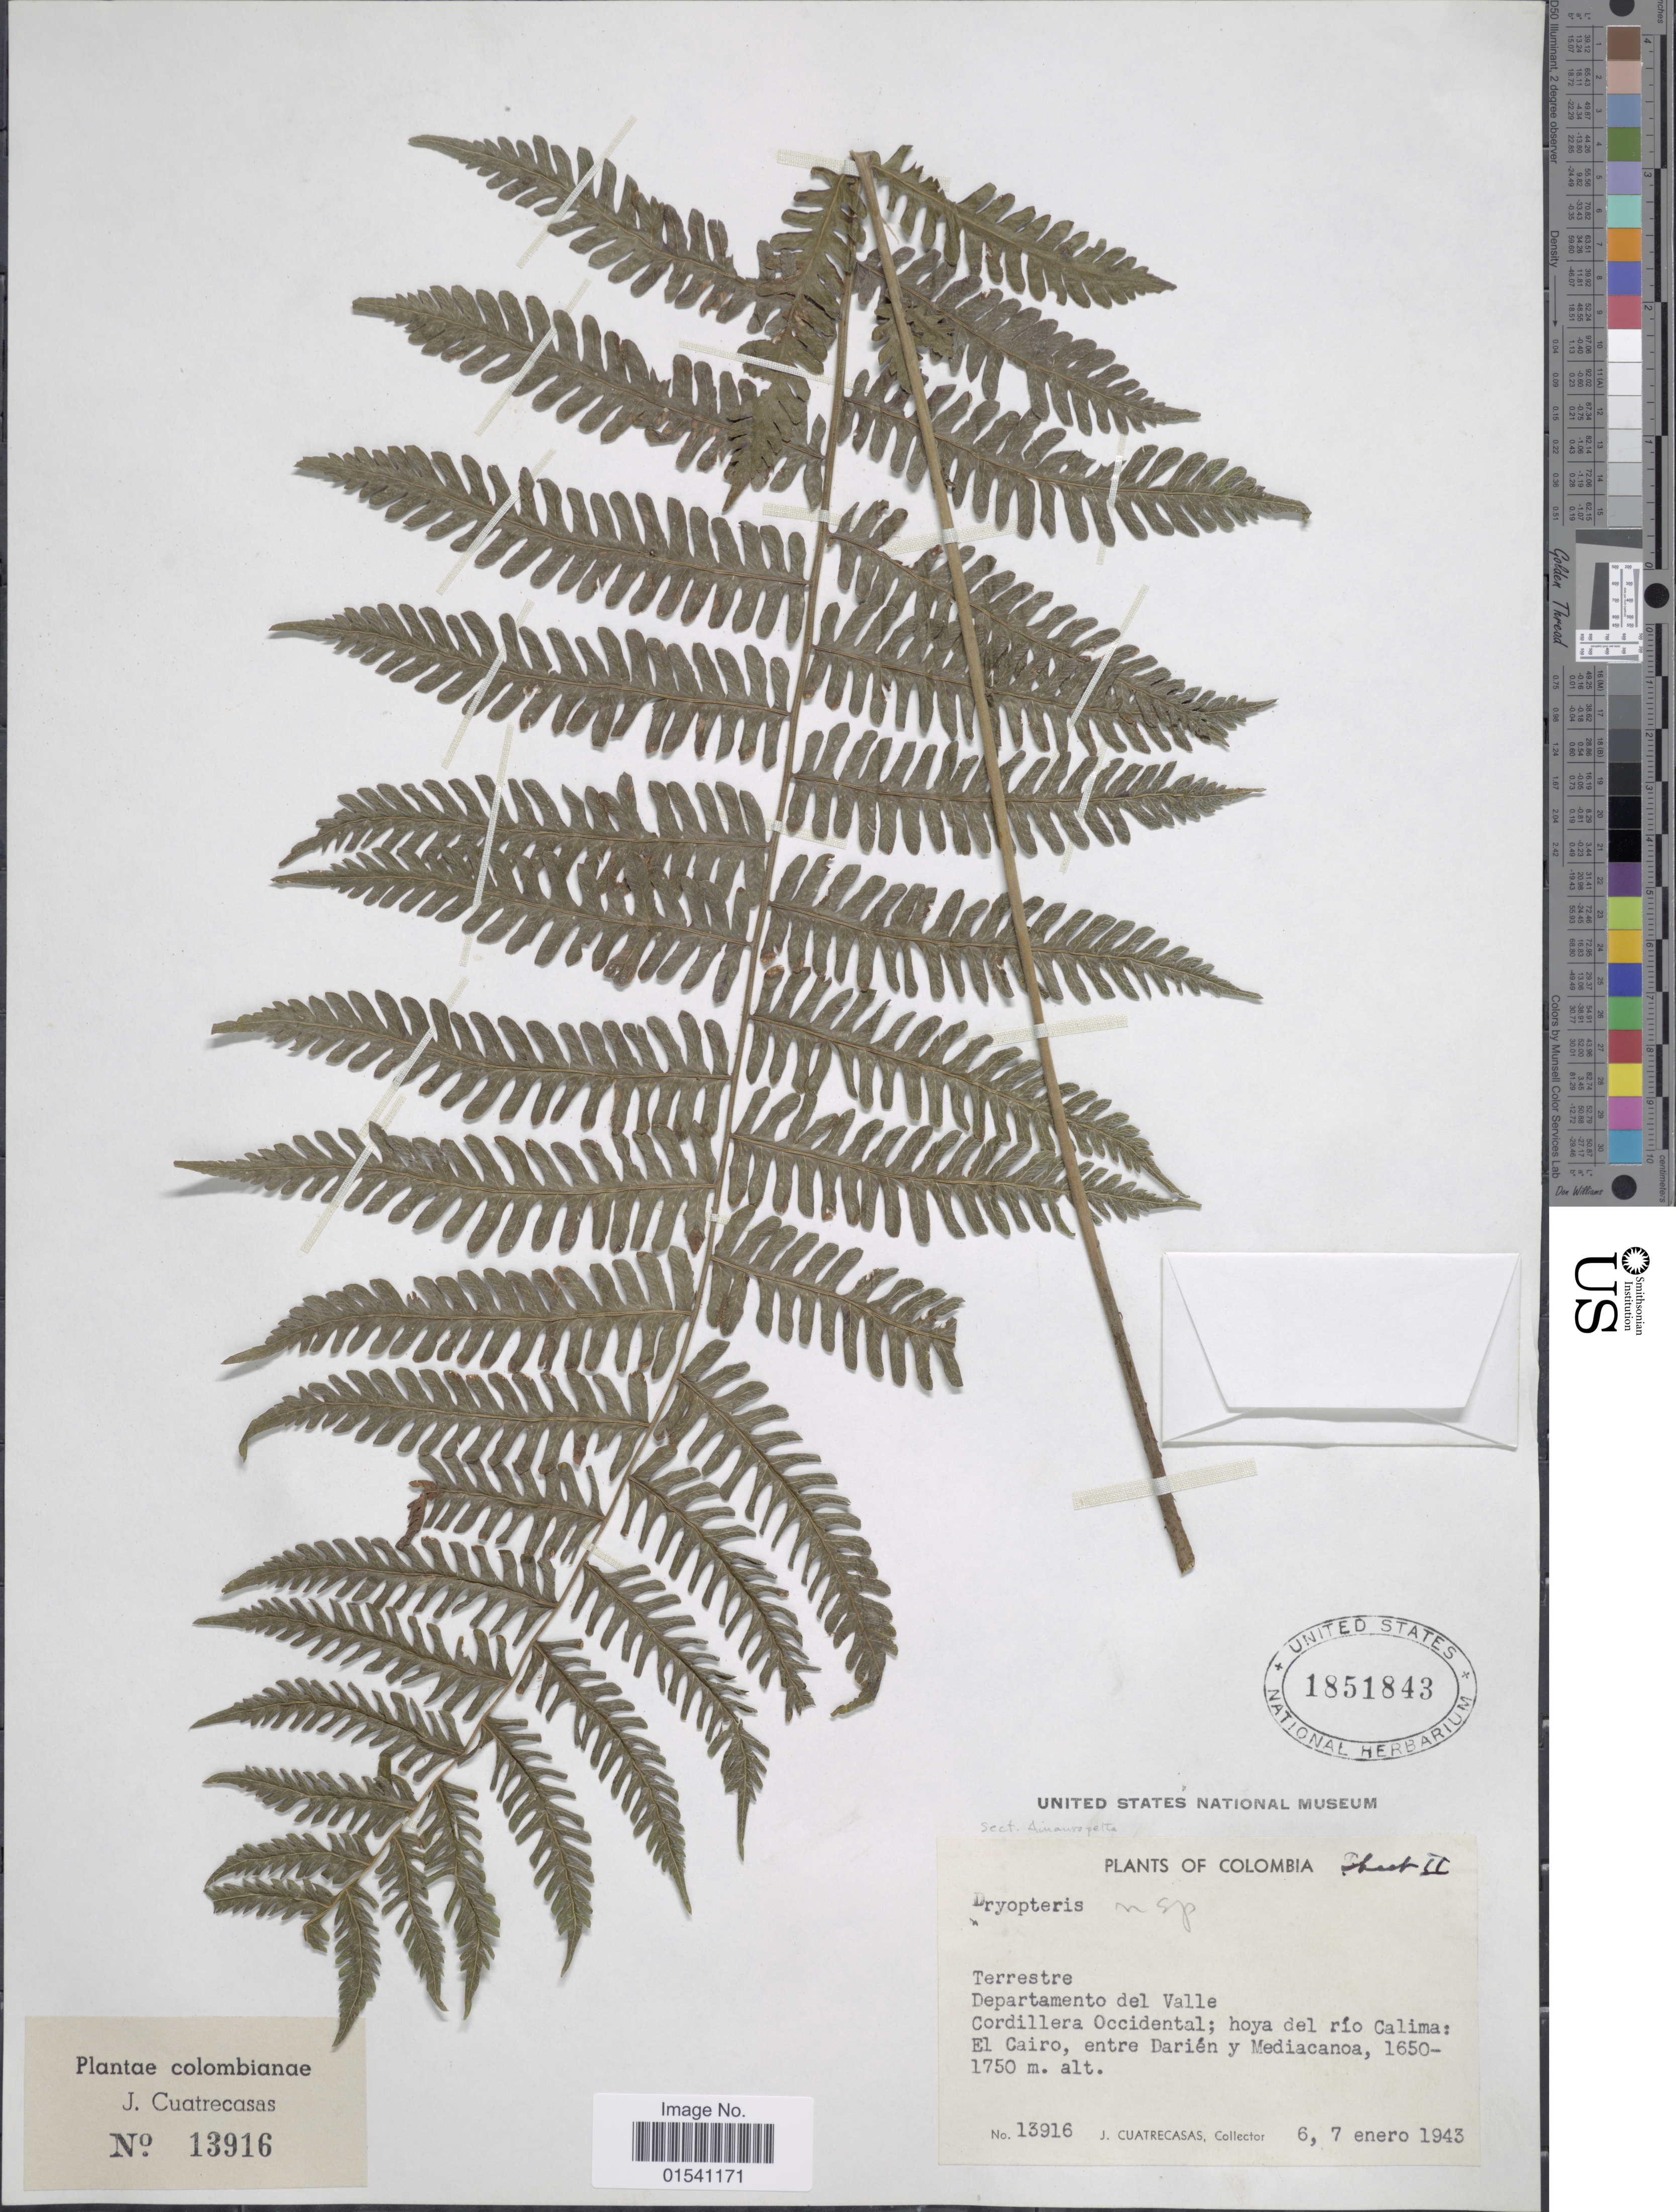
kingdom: Plantae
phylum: Tracheophyta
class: Polypodiopsida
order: Polypodiales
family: Thelypteridaceae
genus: Amauropelta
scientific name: Amauropelta sp.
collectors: J. Cuatrecasas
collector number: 13916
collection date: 1943-01-06/1943-01-07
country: Colombia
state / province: Valle del Cauca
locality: Departamento del Valle. Cordillera Occidental; hoya del río Calima: El Cairo, entre Darién y Mediacanoa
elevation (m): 1650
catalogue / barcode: US 1851843